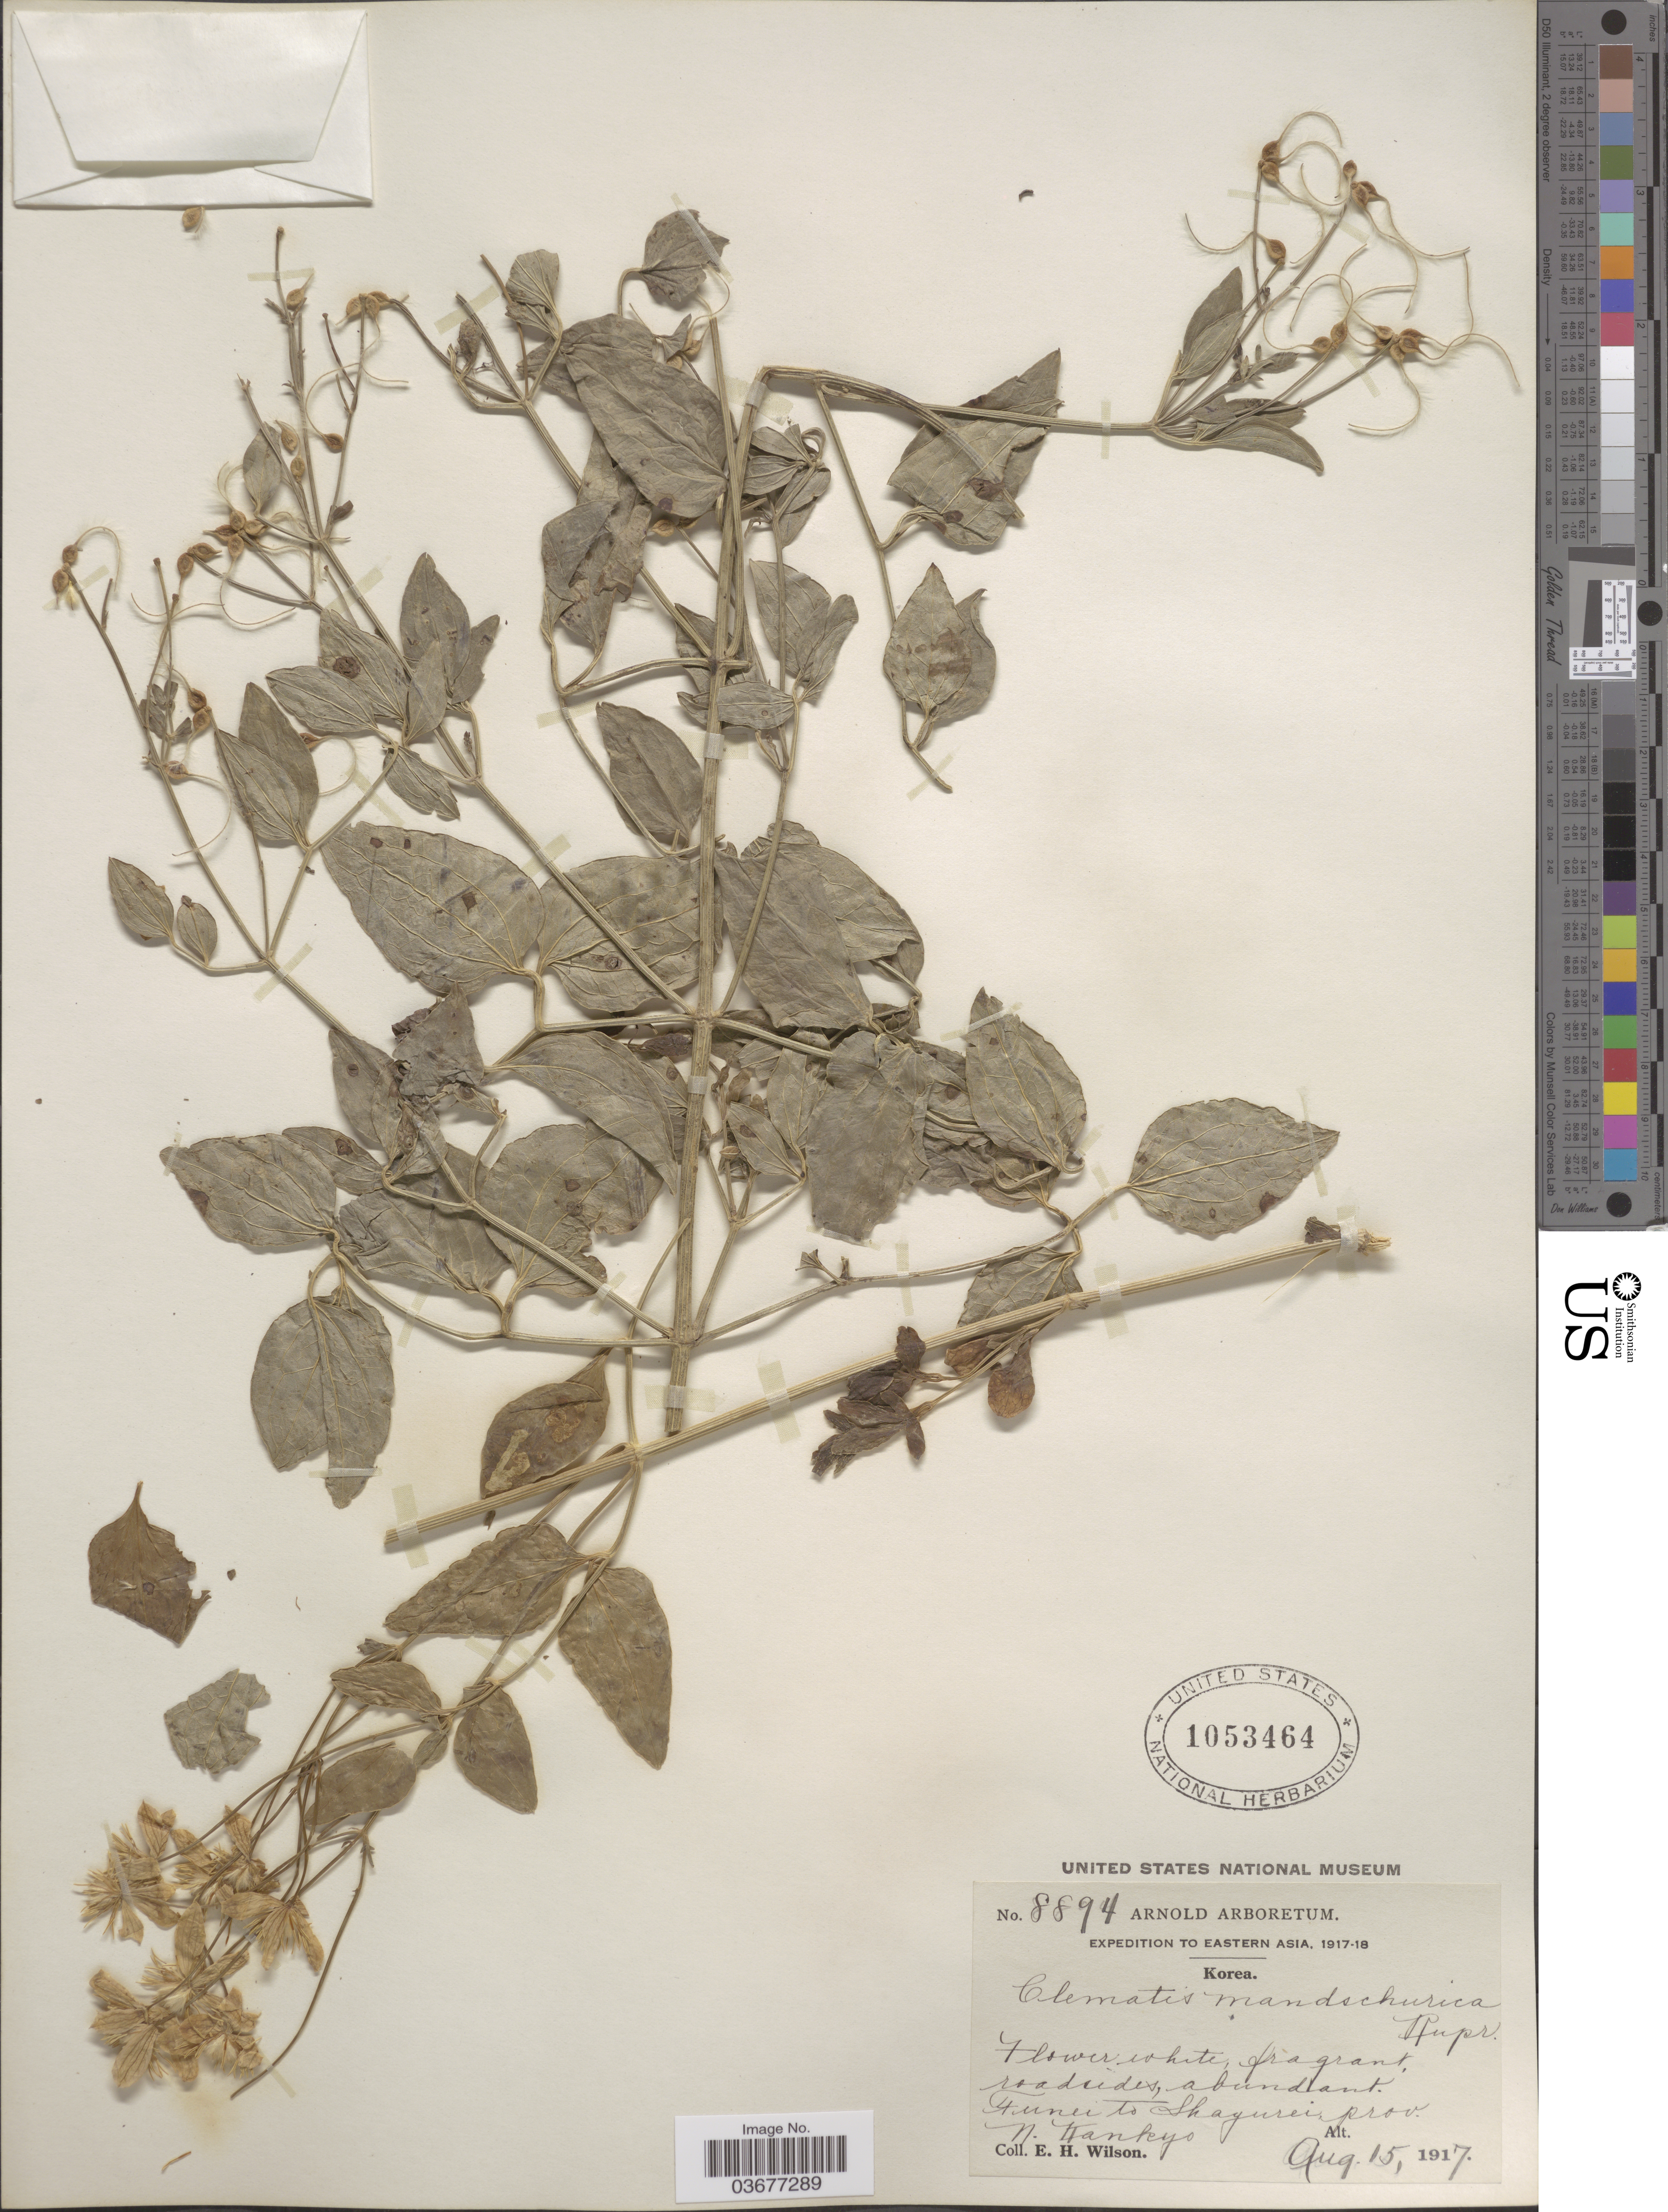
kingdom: Plantae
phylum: Tracheophyta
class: Magnoliopsida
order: Ranunculales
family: Ranunculaceae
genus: Clematis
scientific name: Clematis mandshurica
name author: Rupr.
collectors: E. Wilson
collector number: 8894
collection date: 1917-08-15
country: North Korea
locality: Eastern Asia. Korea. Funei to Shayurei prov. N. Kankyo.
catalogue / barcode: US 1053464